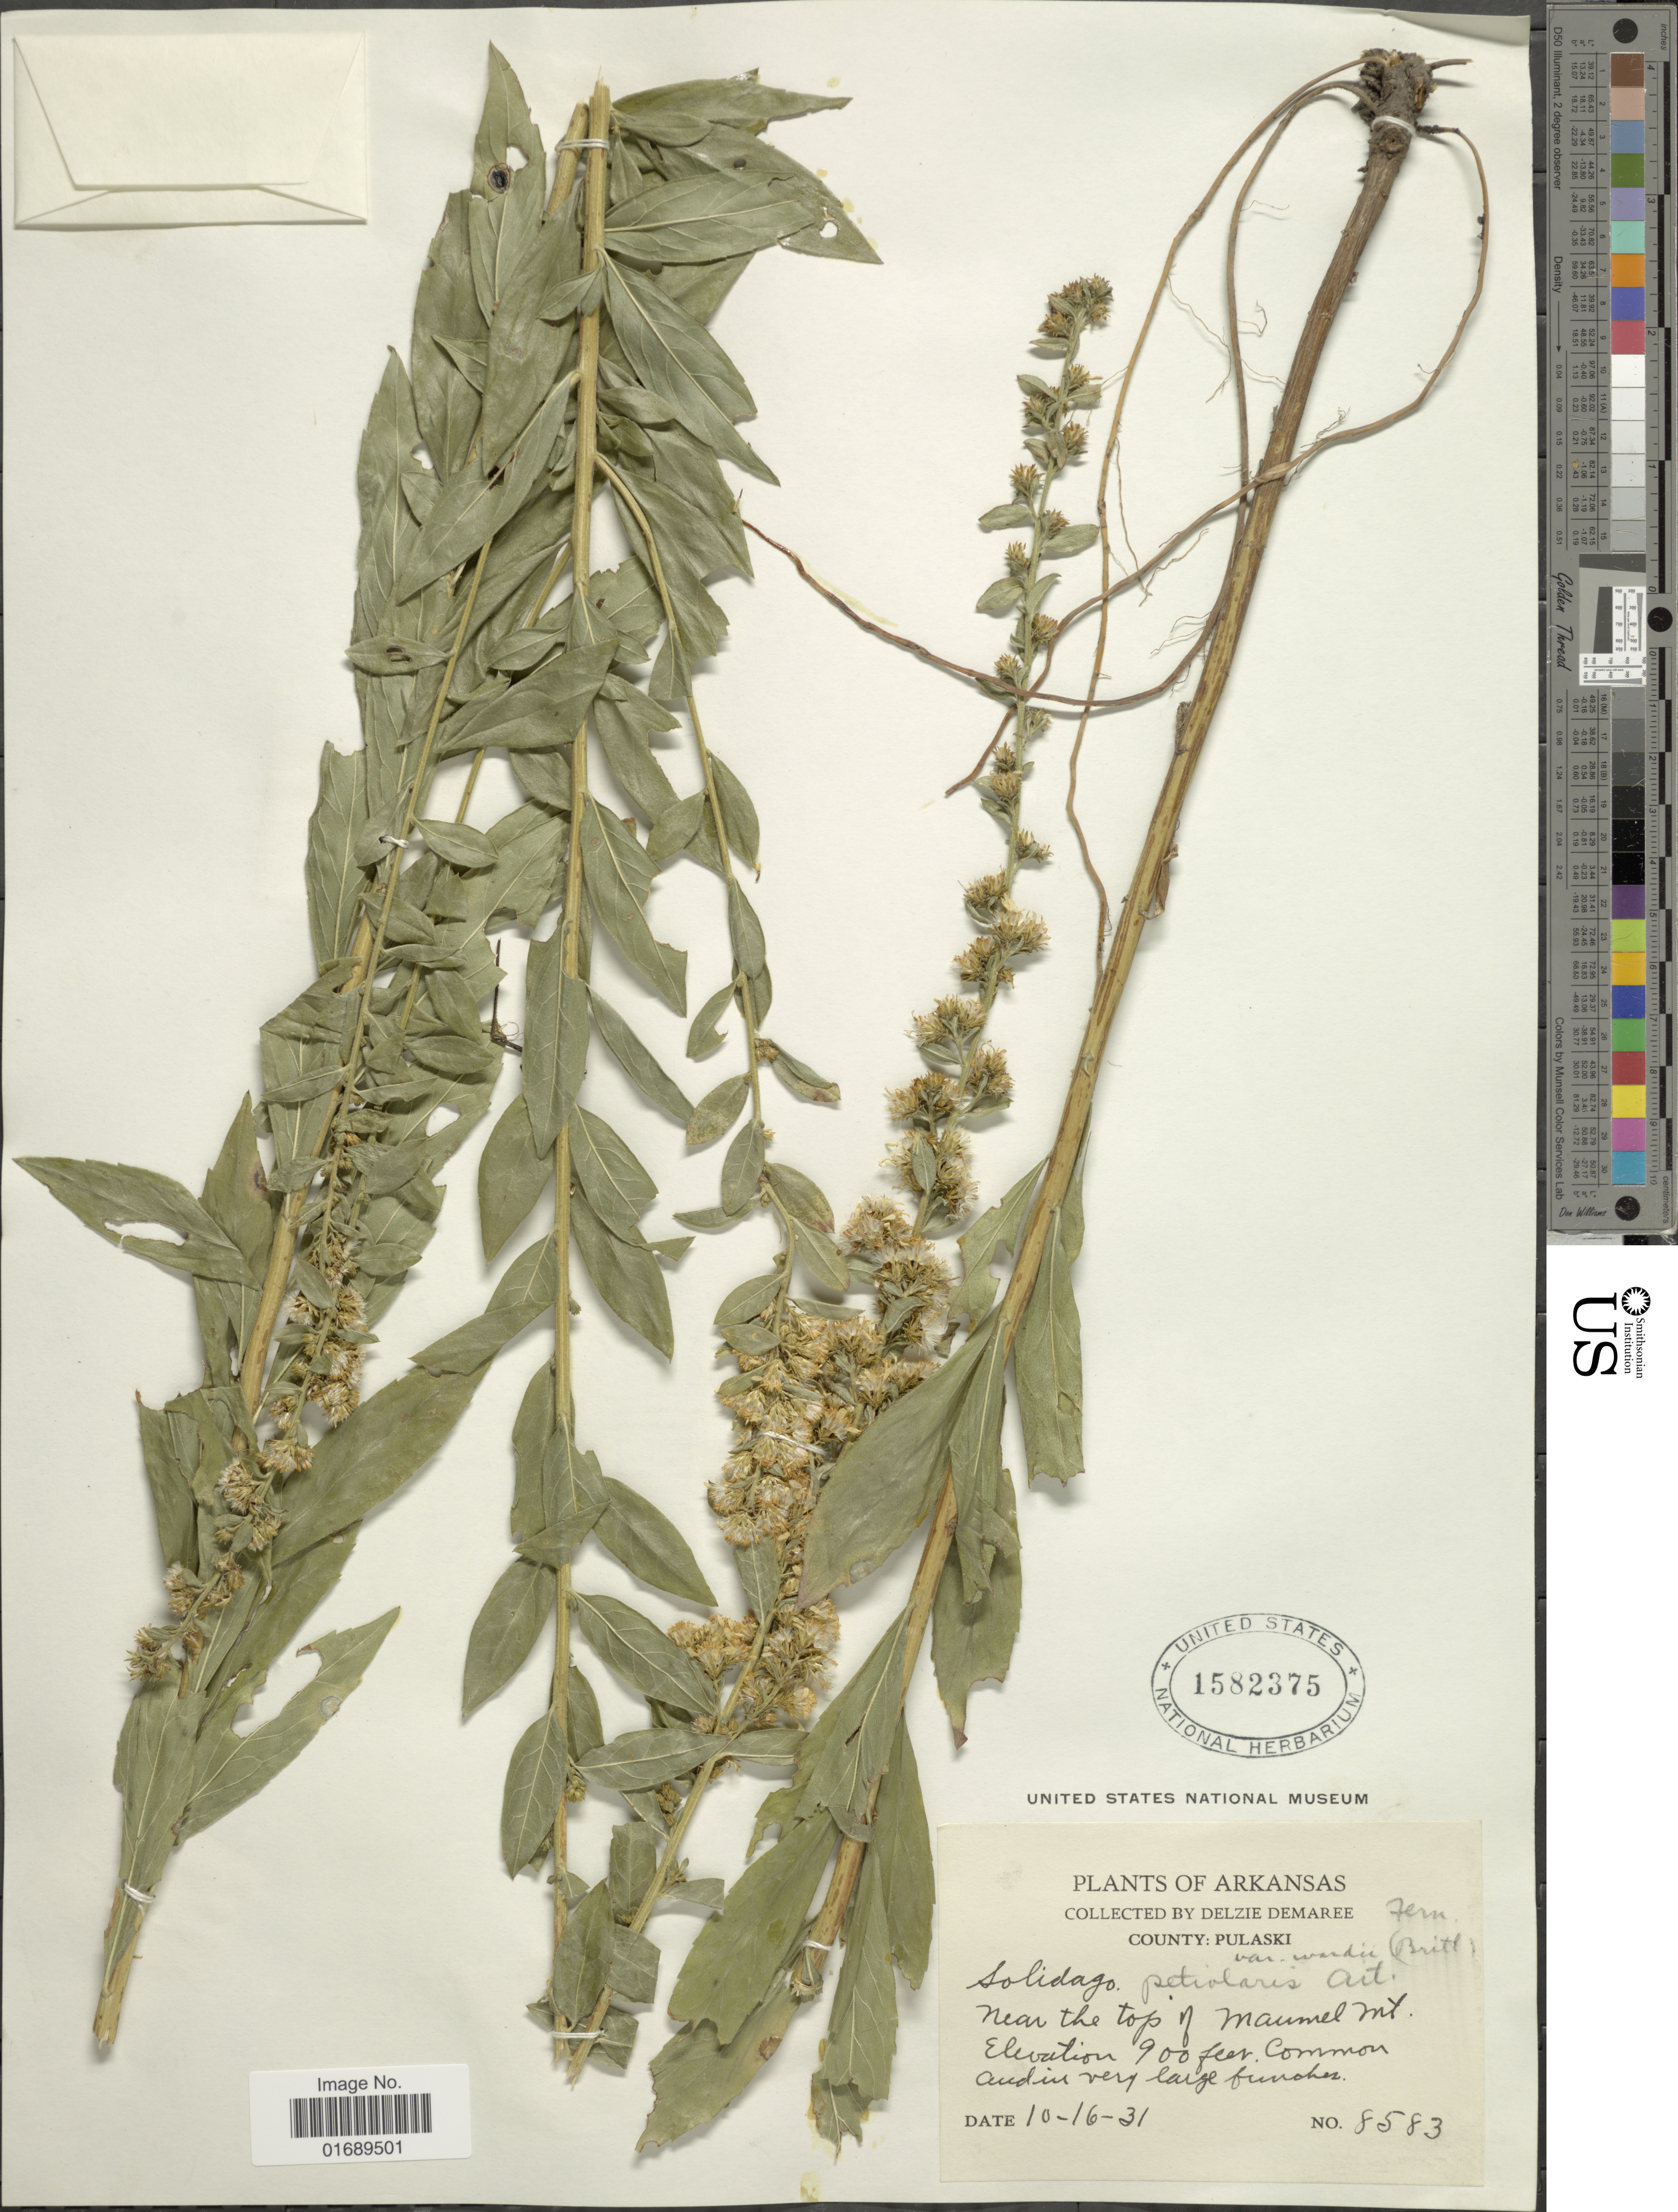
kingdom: Plantae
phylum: Tracheophyta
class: Magnoliopsida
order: Asterales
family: Asteraceae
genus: Solidago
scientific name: Solidago petiolaris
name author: Aiton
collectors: D. Demaree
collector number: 8583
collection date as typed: Transcribed d/m/y: 16/10/31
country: United States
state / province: Arkansas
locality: Near the top of Maumel Mt, County Pulaski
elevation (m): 274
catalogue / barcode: US 1582375